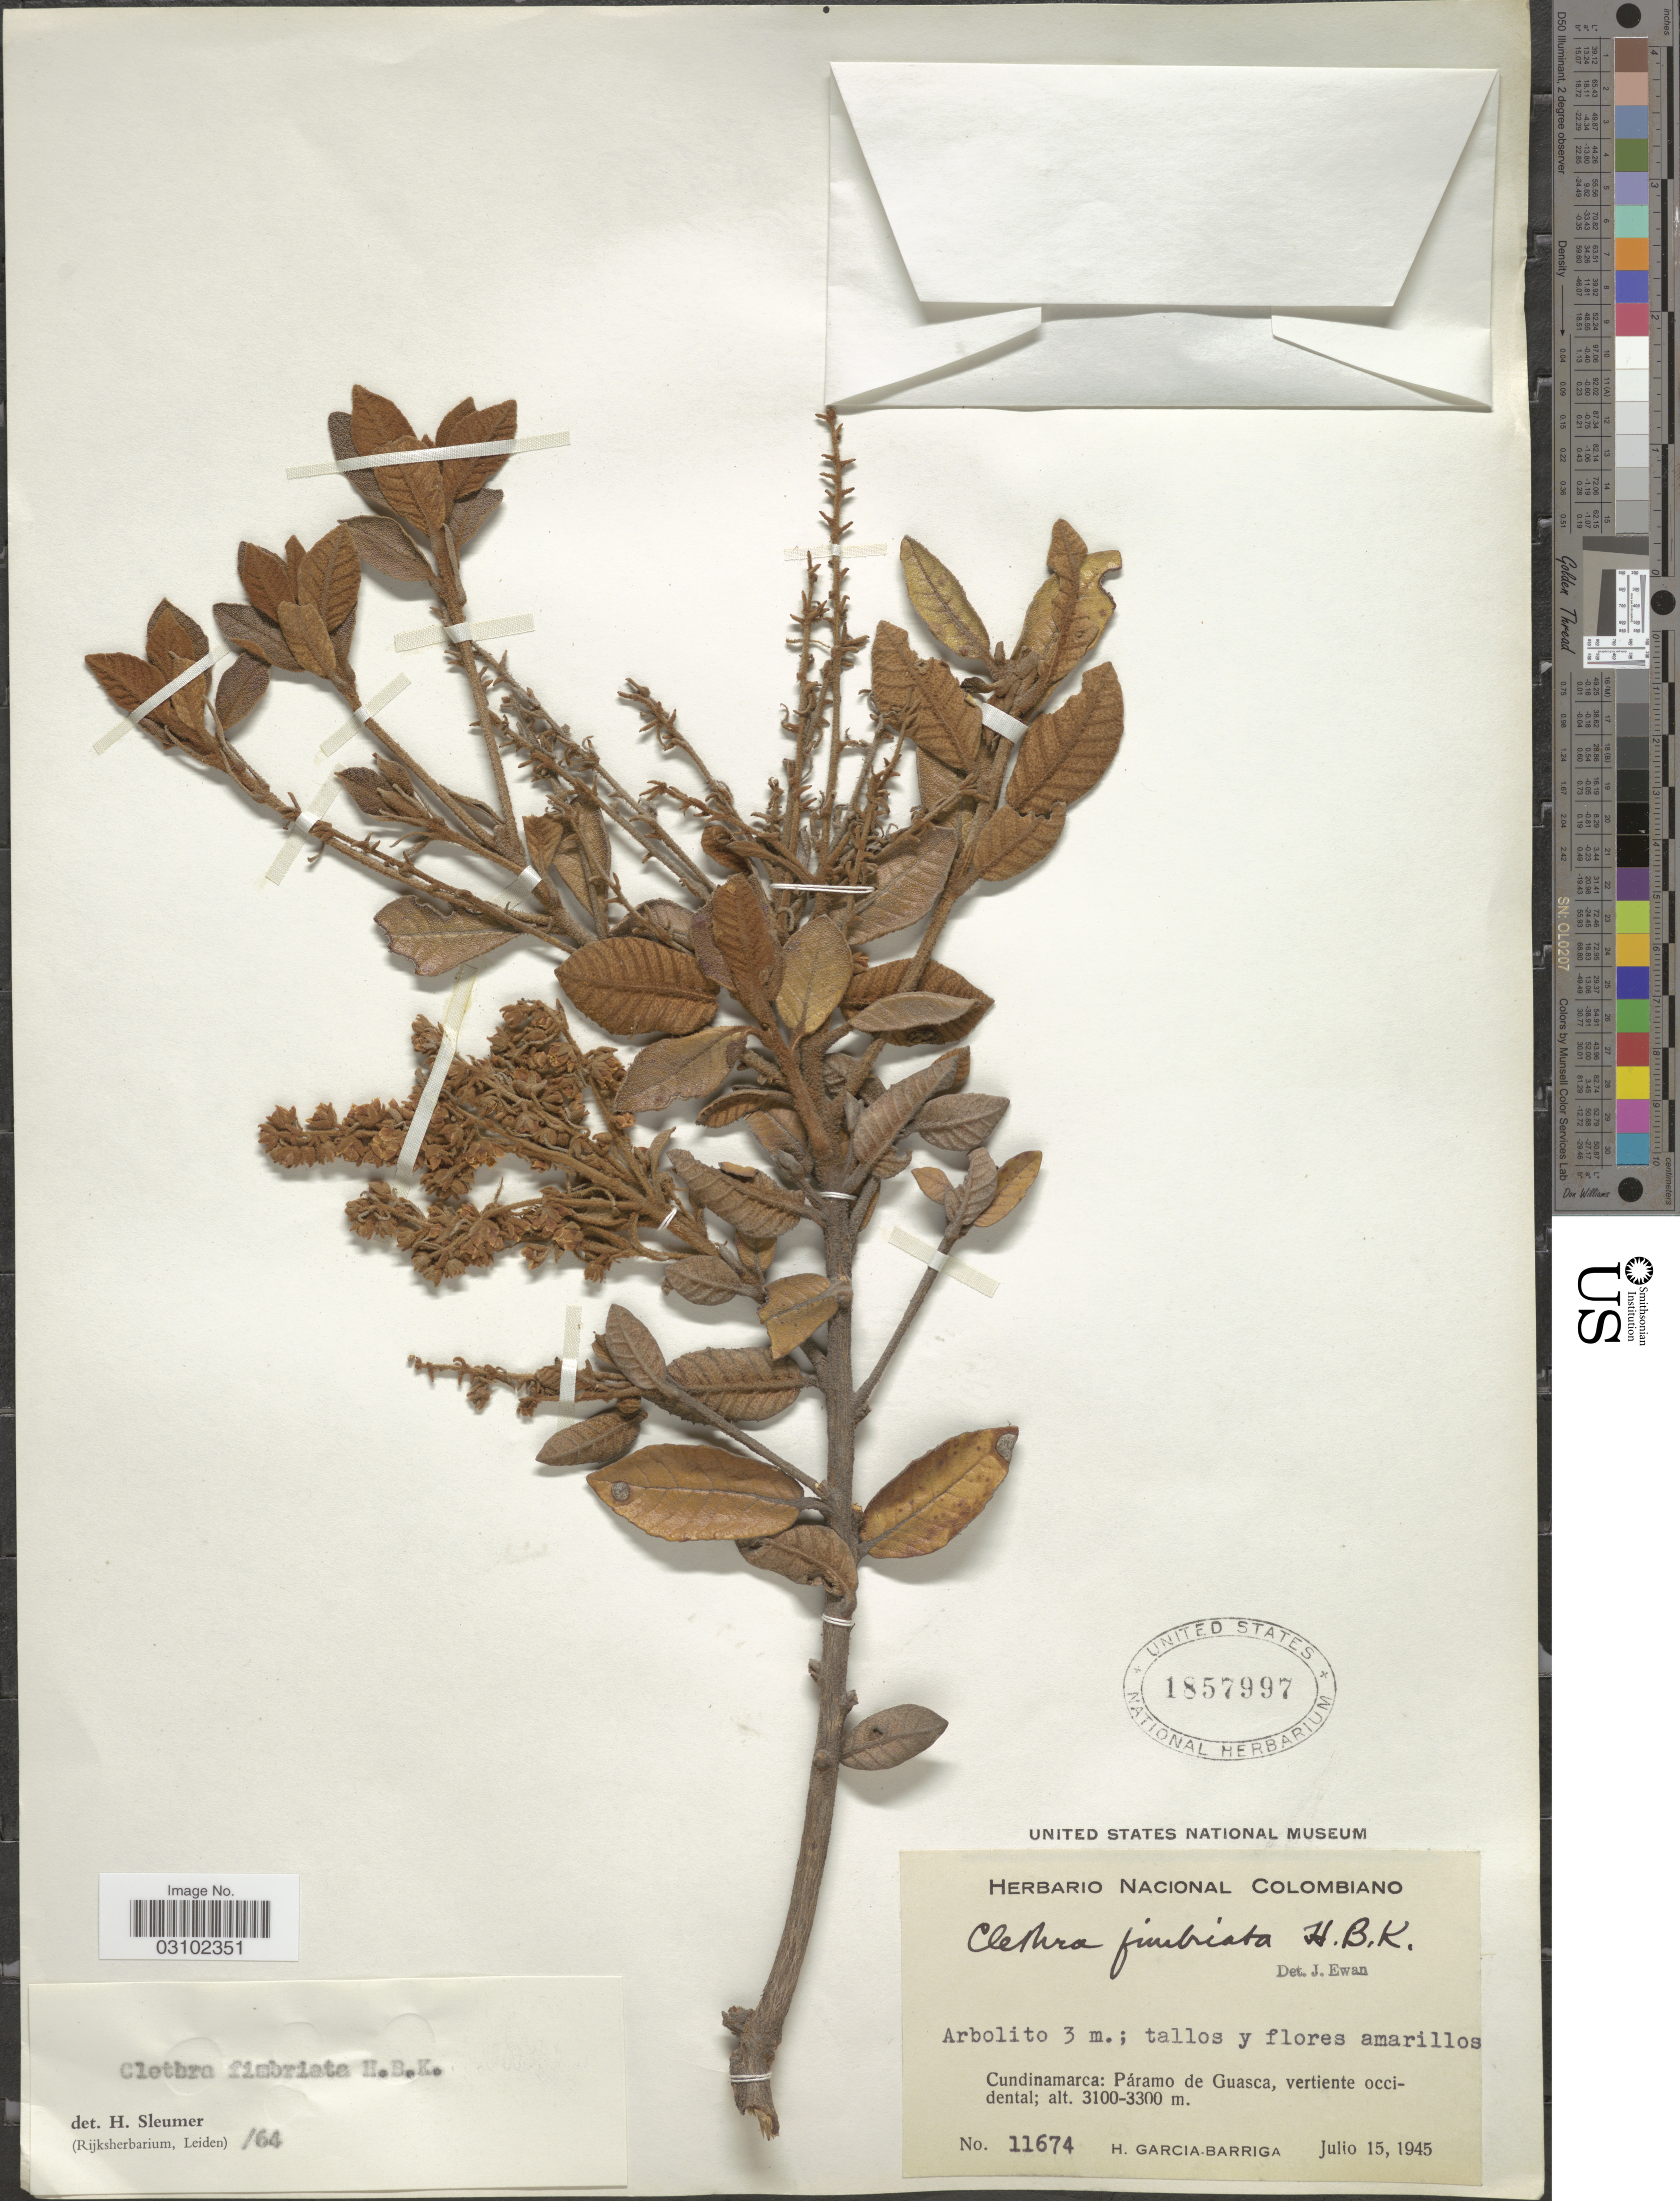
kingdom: Plantae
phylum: Tracheophyta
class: Magnoliopsida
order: Ericales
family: Clethraceae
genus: Clethra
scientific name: Clethra fimbriata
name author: Kunth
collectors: H. García Barriga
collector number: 11674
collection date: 1945-07-15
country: Colombia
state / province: Cundinamarca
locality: Páramo de Guasca, vertiente occidental.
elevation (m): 3100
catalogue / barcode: US 1857997